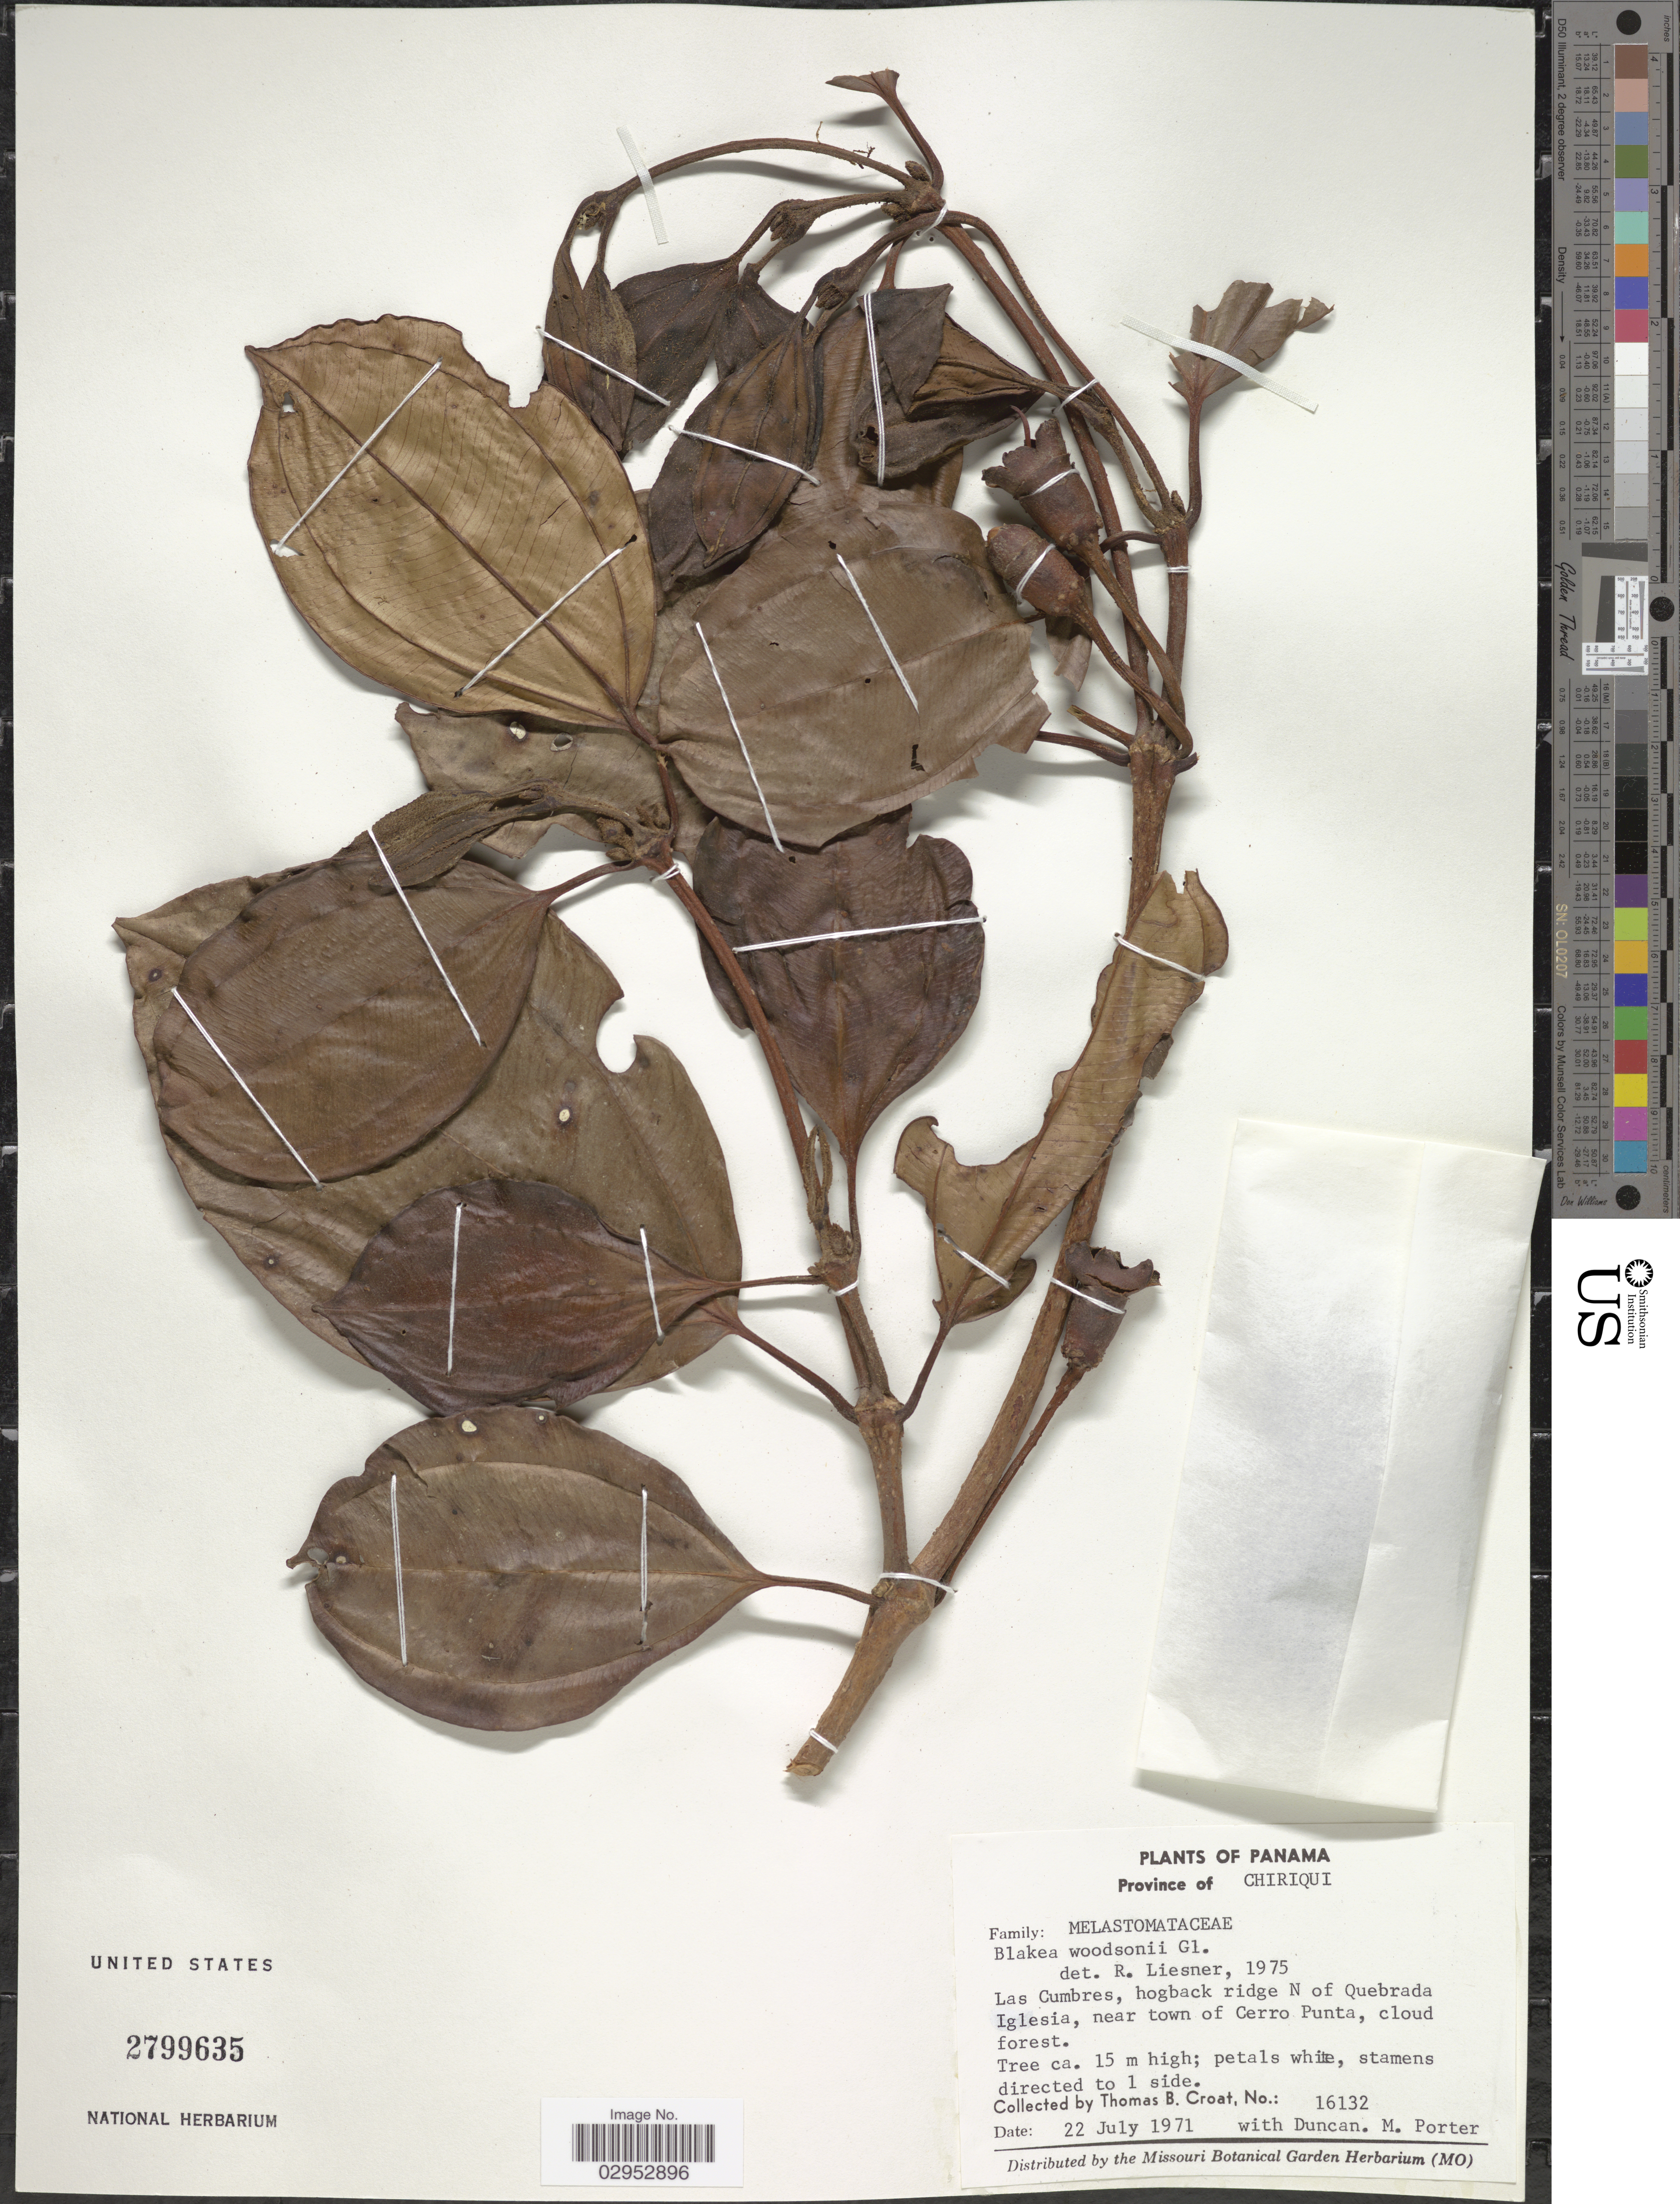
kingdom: Plantae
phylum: Tracheophyta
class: Magnoliopsida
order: Myrtales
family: Melastomataceae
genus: Blakea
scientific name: Blakea woodsonii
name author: Gleason in Woodson & Seibert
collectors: T. B. Croat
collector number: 16132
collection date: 1971-07-22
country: Panama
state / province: Chiriqui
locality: Las Cumbres, hogback ridge N of Quebrada Iglesia, near town of Cerro Punta.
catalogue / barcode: US 2799635